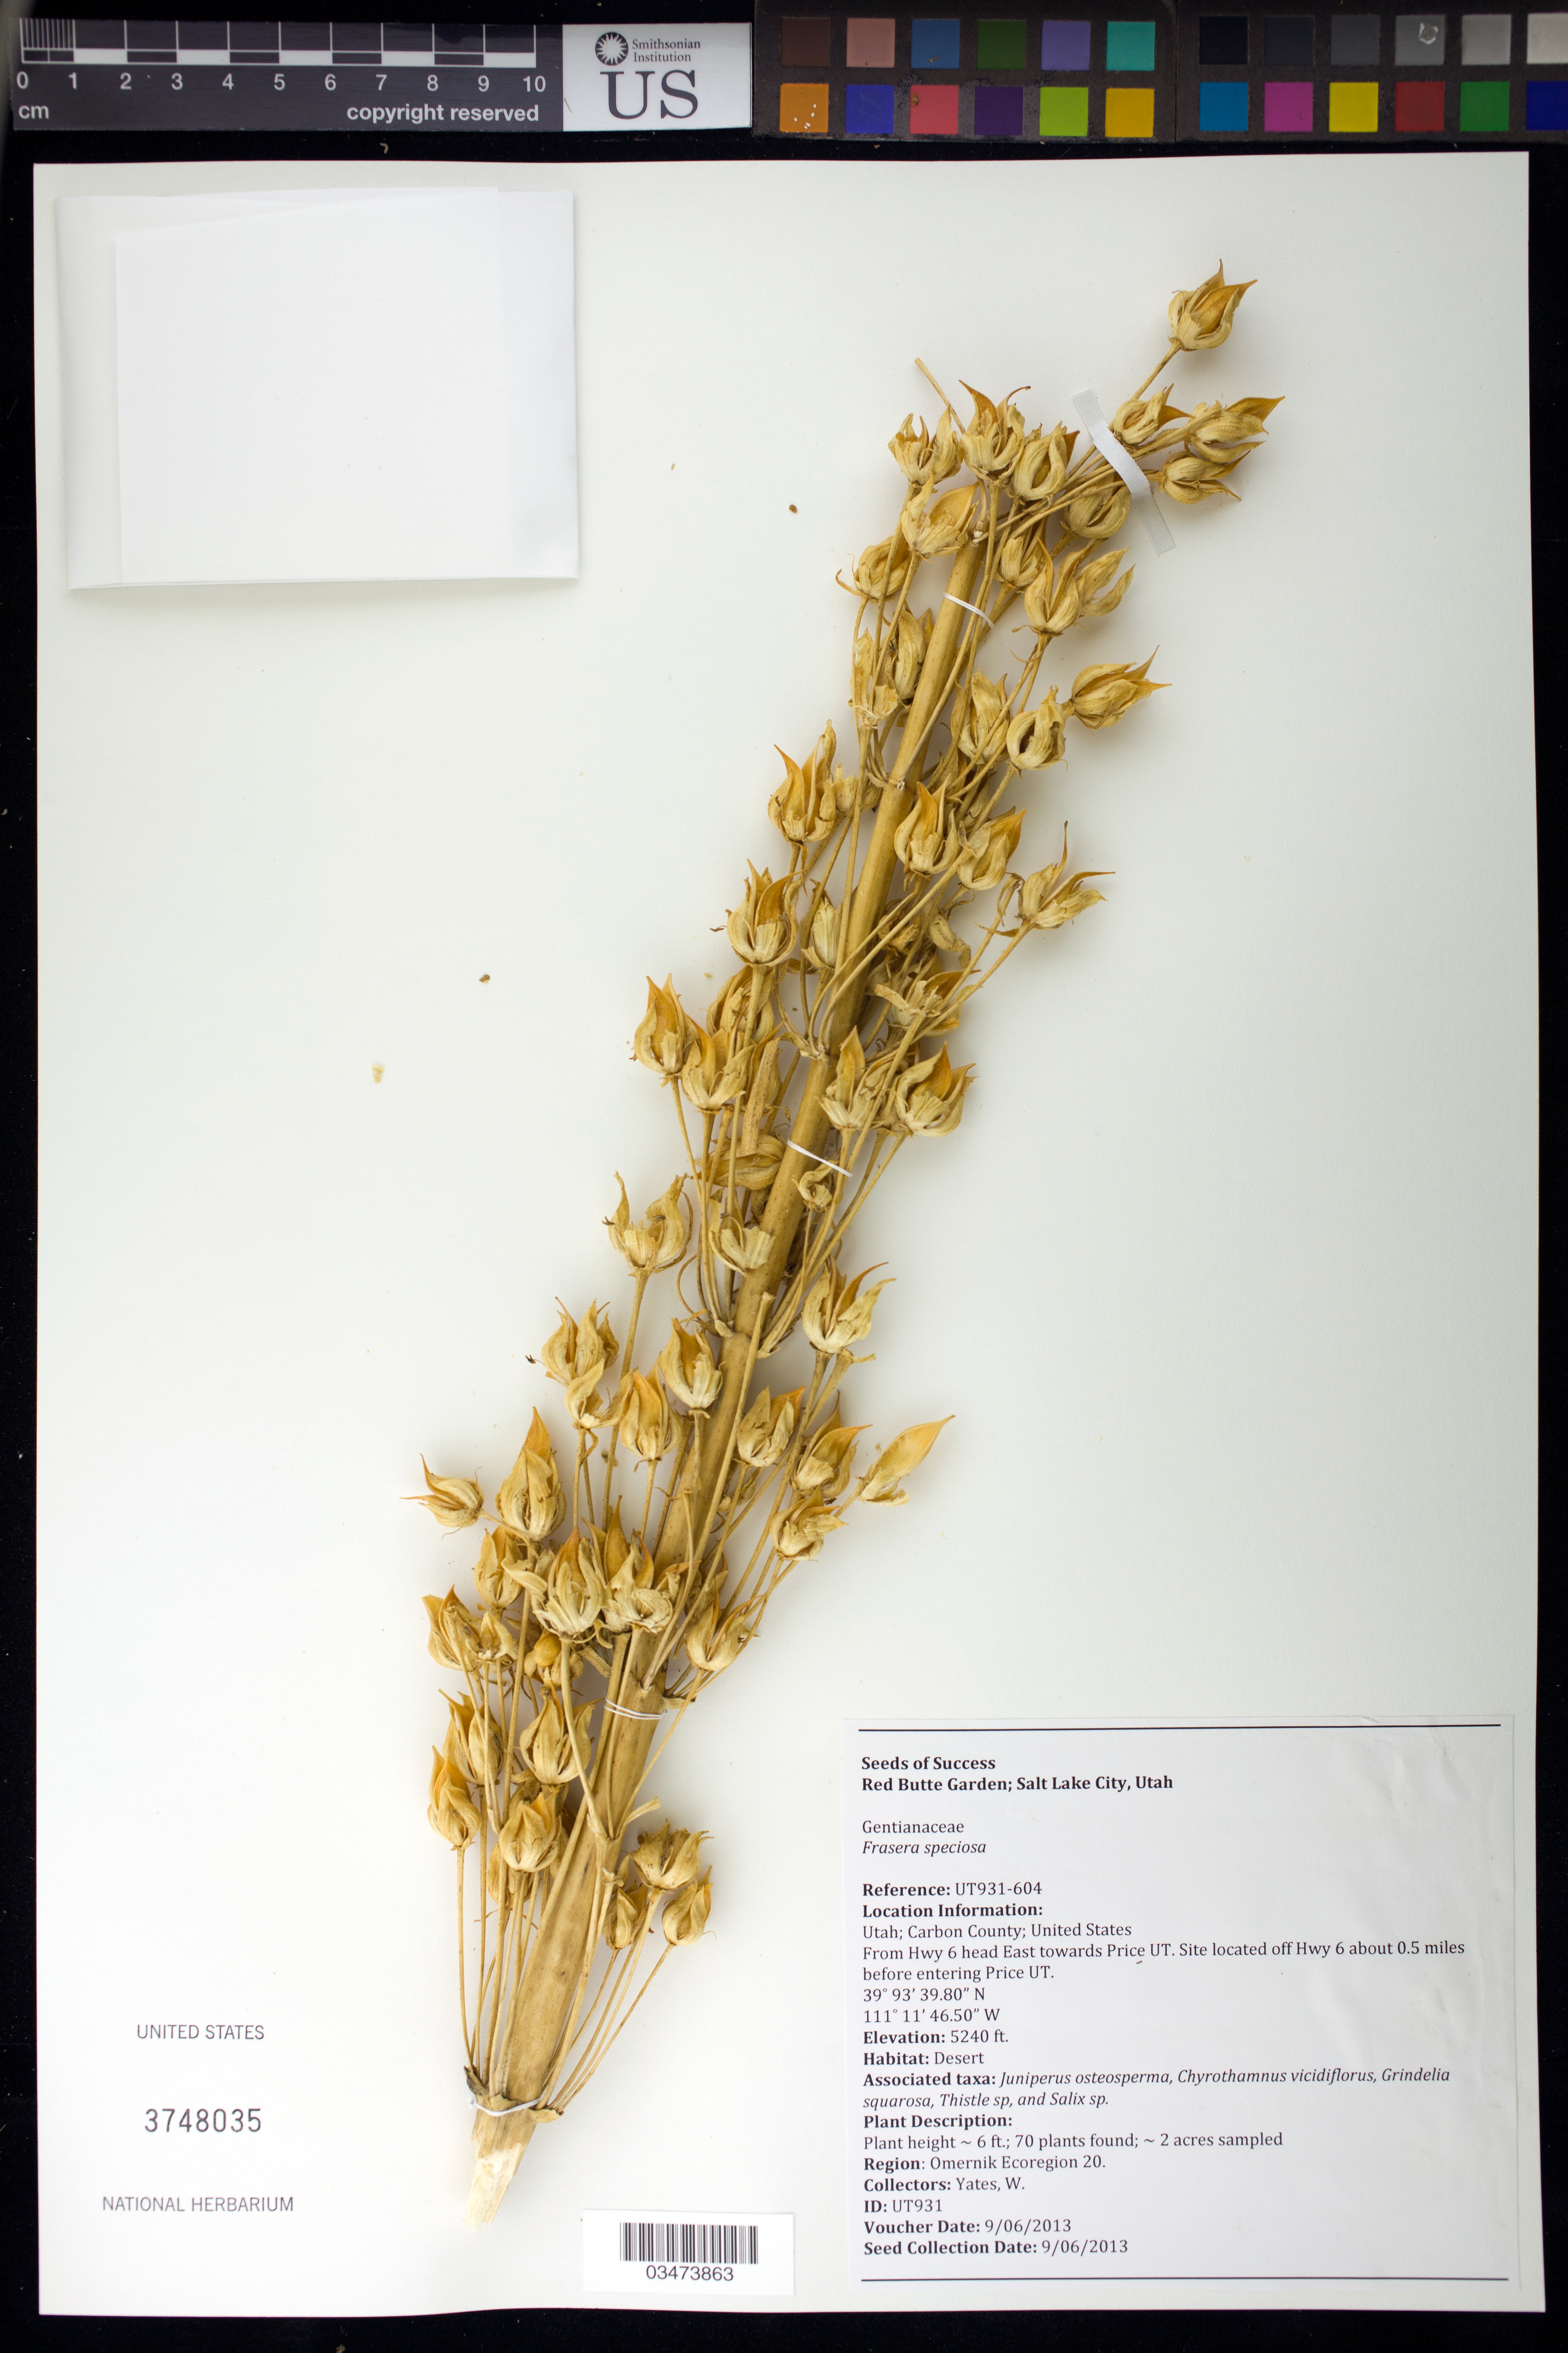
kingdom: Plantae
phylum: Tracheophyta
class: Magnoliopsida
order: Gentianales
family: Gentianaceae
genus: Frasera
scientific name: Frasera speciosa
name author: Douglas ex Griseb.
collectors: W. Yates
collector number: UT931-604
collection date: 2013-09-06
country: United States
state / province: Utah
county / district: Carbon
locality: Off Hwy 6 about 0.5 miles before entering Price UT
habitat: Desert. With: Thistle sp., Salix sp., ect.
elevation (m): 1597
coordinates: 39 93 39.8 N, 111 11 46.5 W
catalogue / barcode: US 3748035